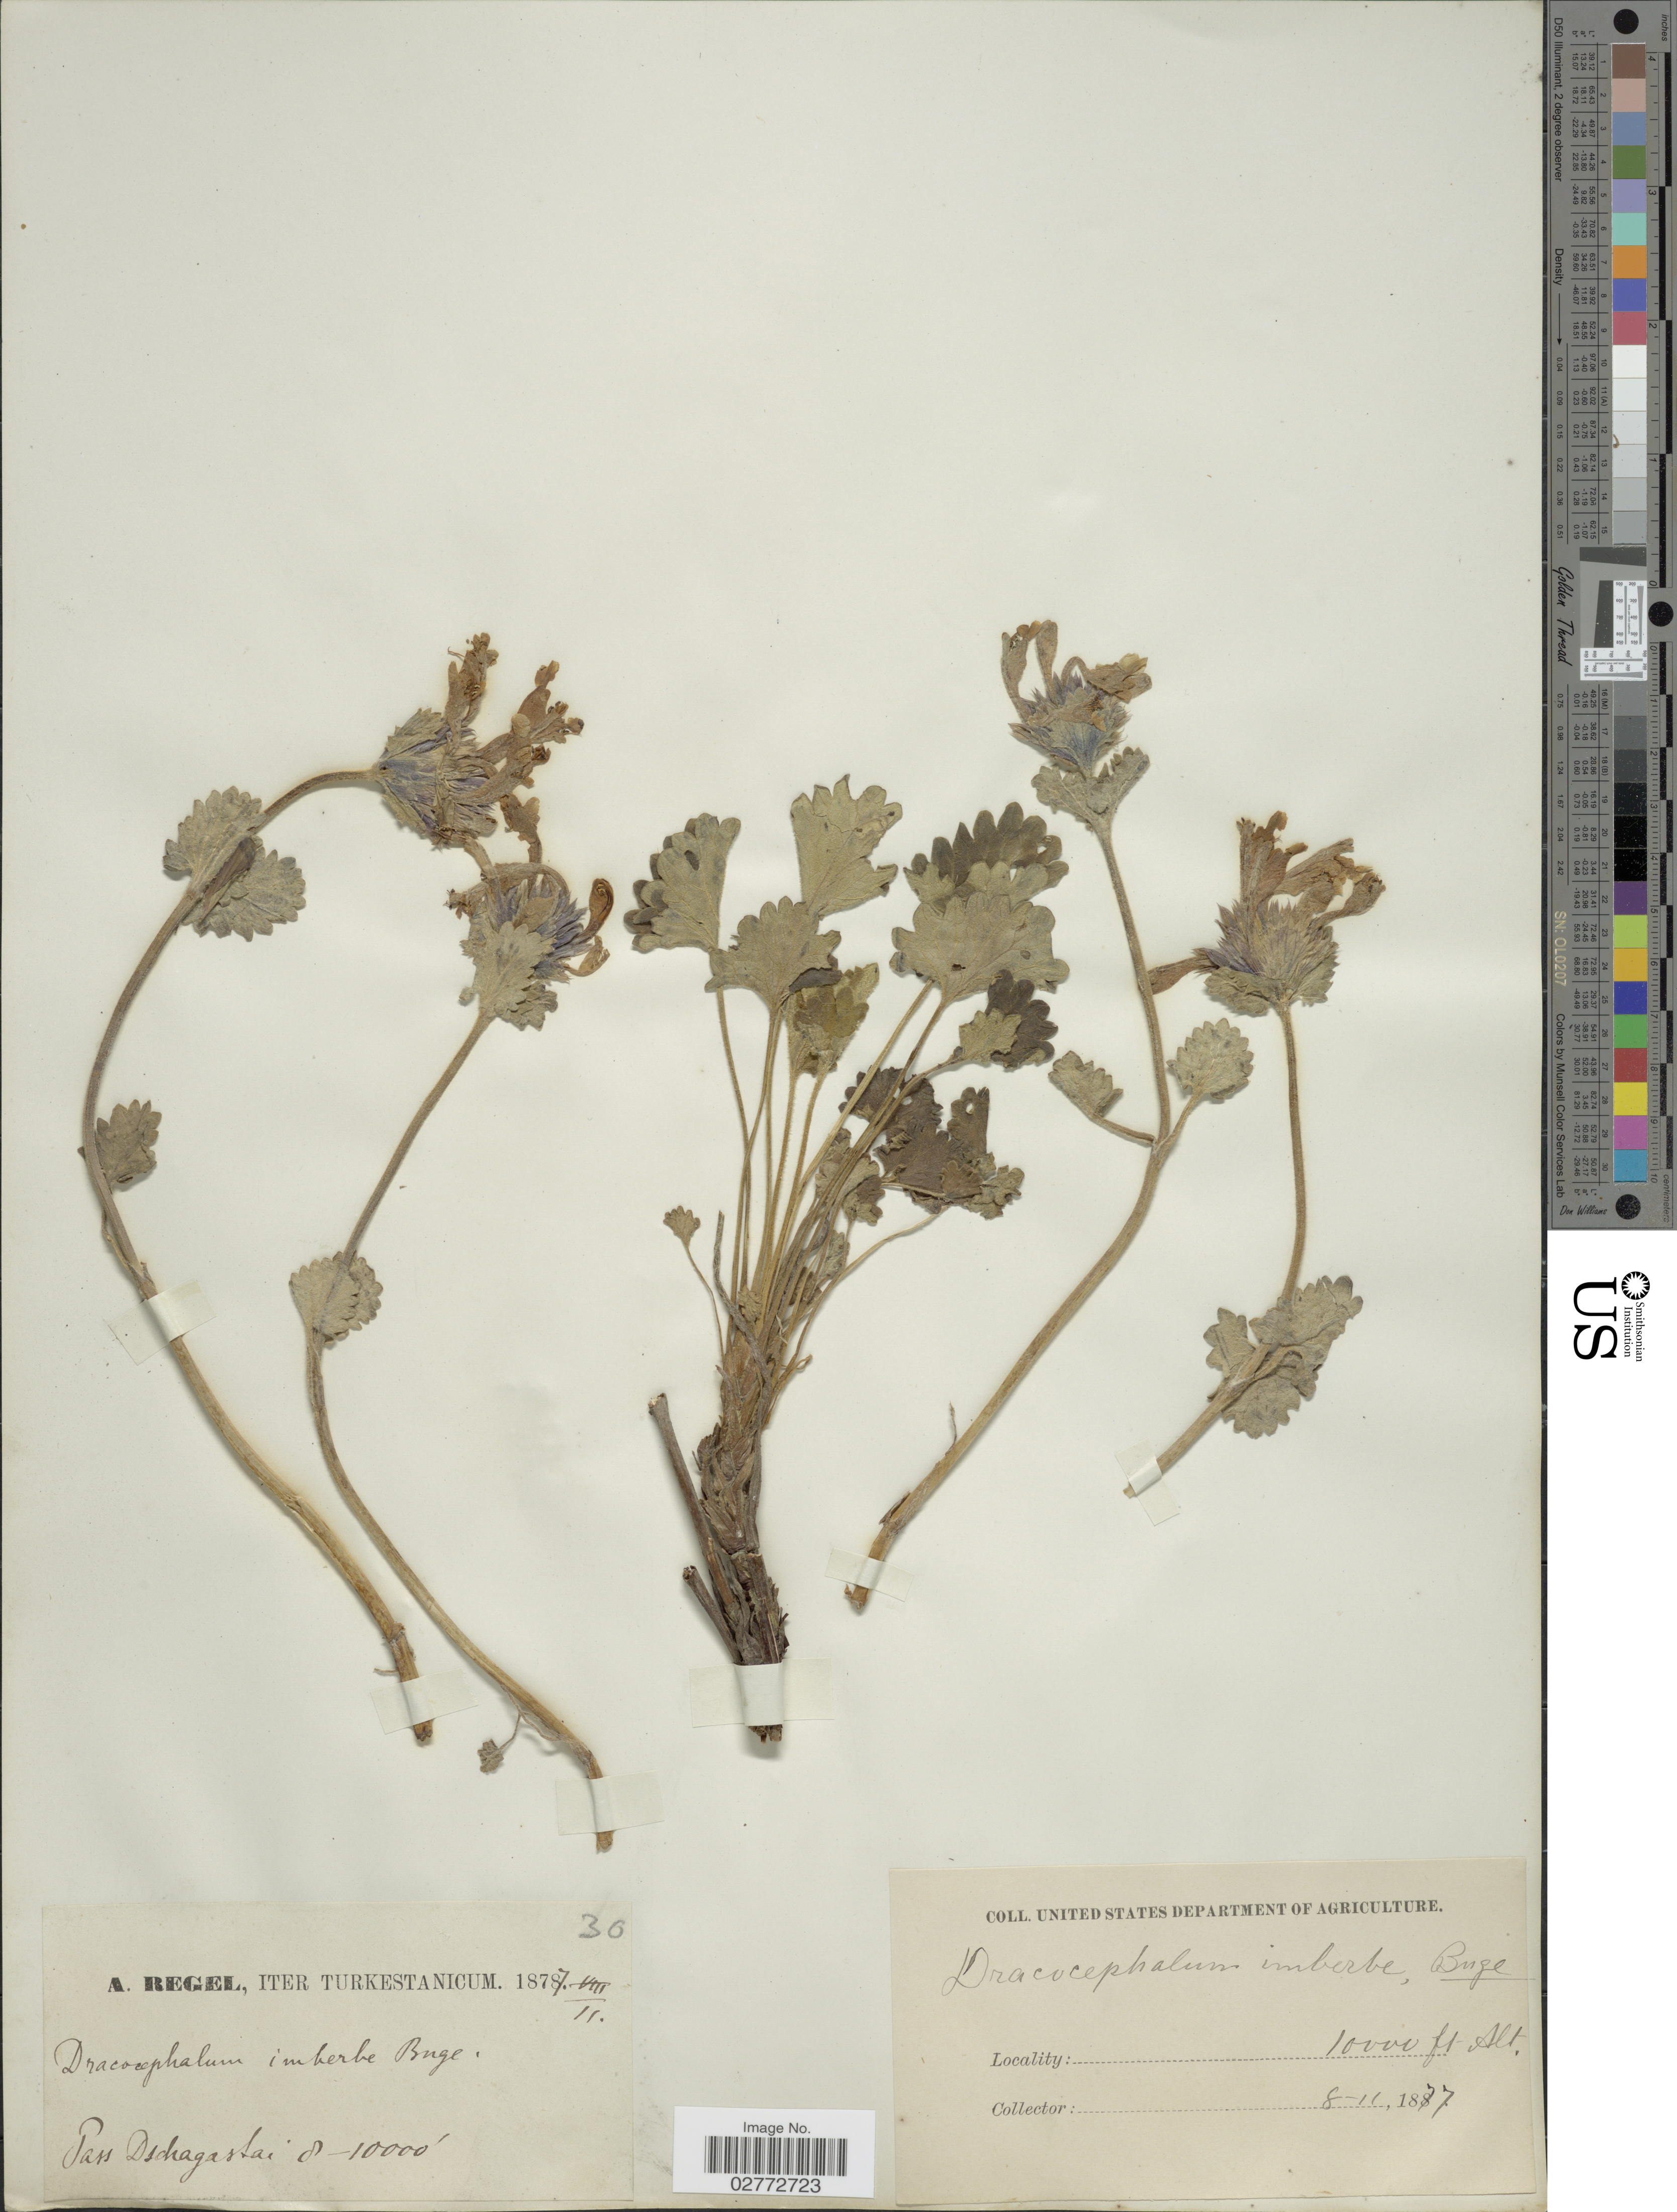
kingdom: Plantae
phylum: Tracheophyta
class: Magnoliopsida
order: Lamiales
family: Lamiaceae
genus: Dracocephalum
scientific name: Dracocephalum imberbe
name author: Bunge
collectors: A. Regel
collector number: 30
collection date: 1877-11-08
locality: Iter Turkestanicum. Pass Dschagastai.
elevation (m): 2438